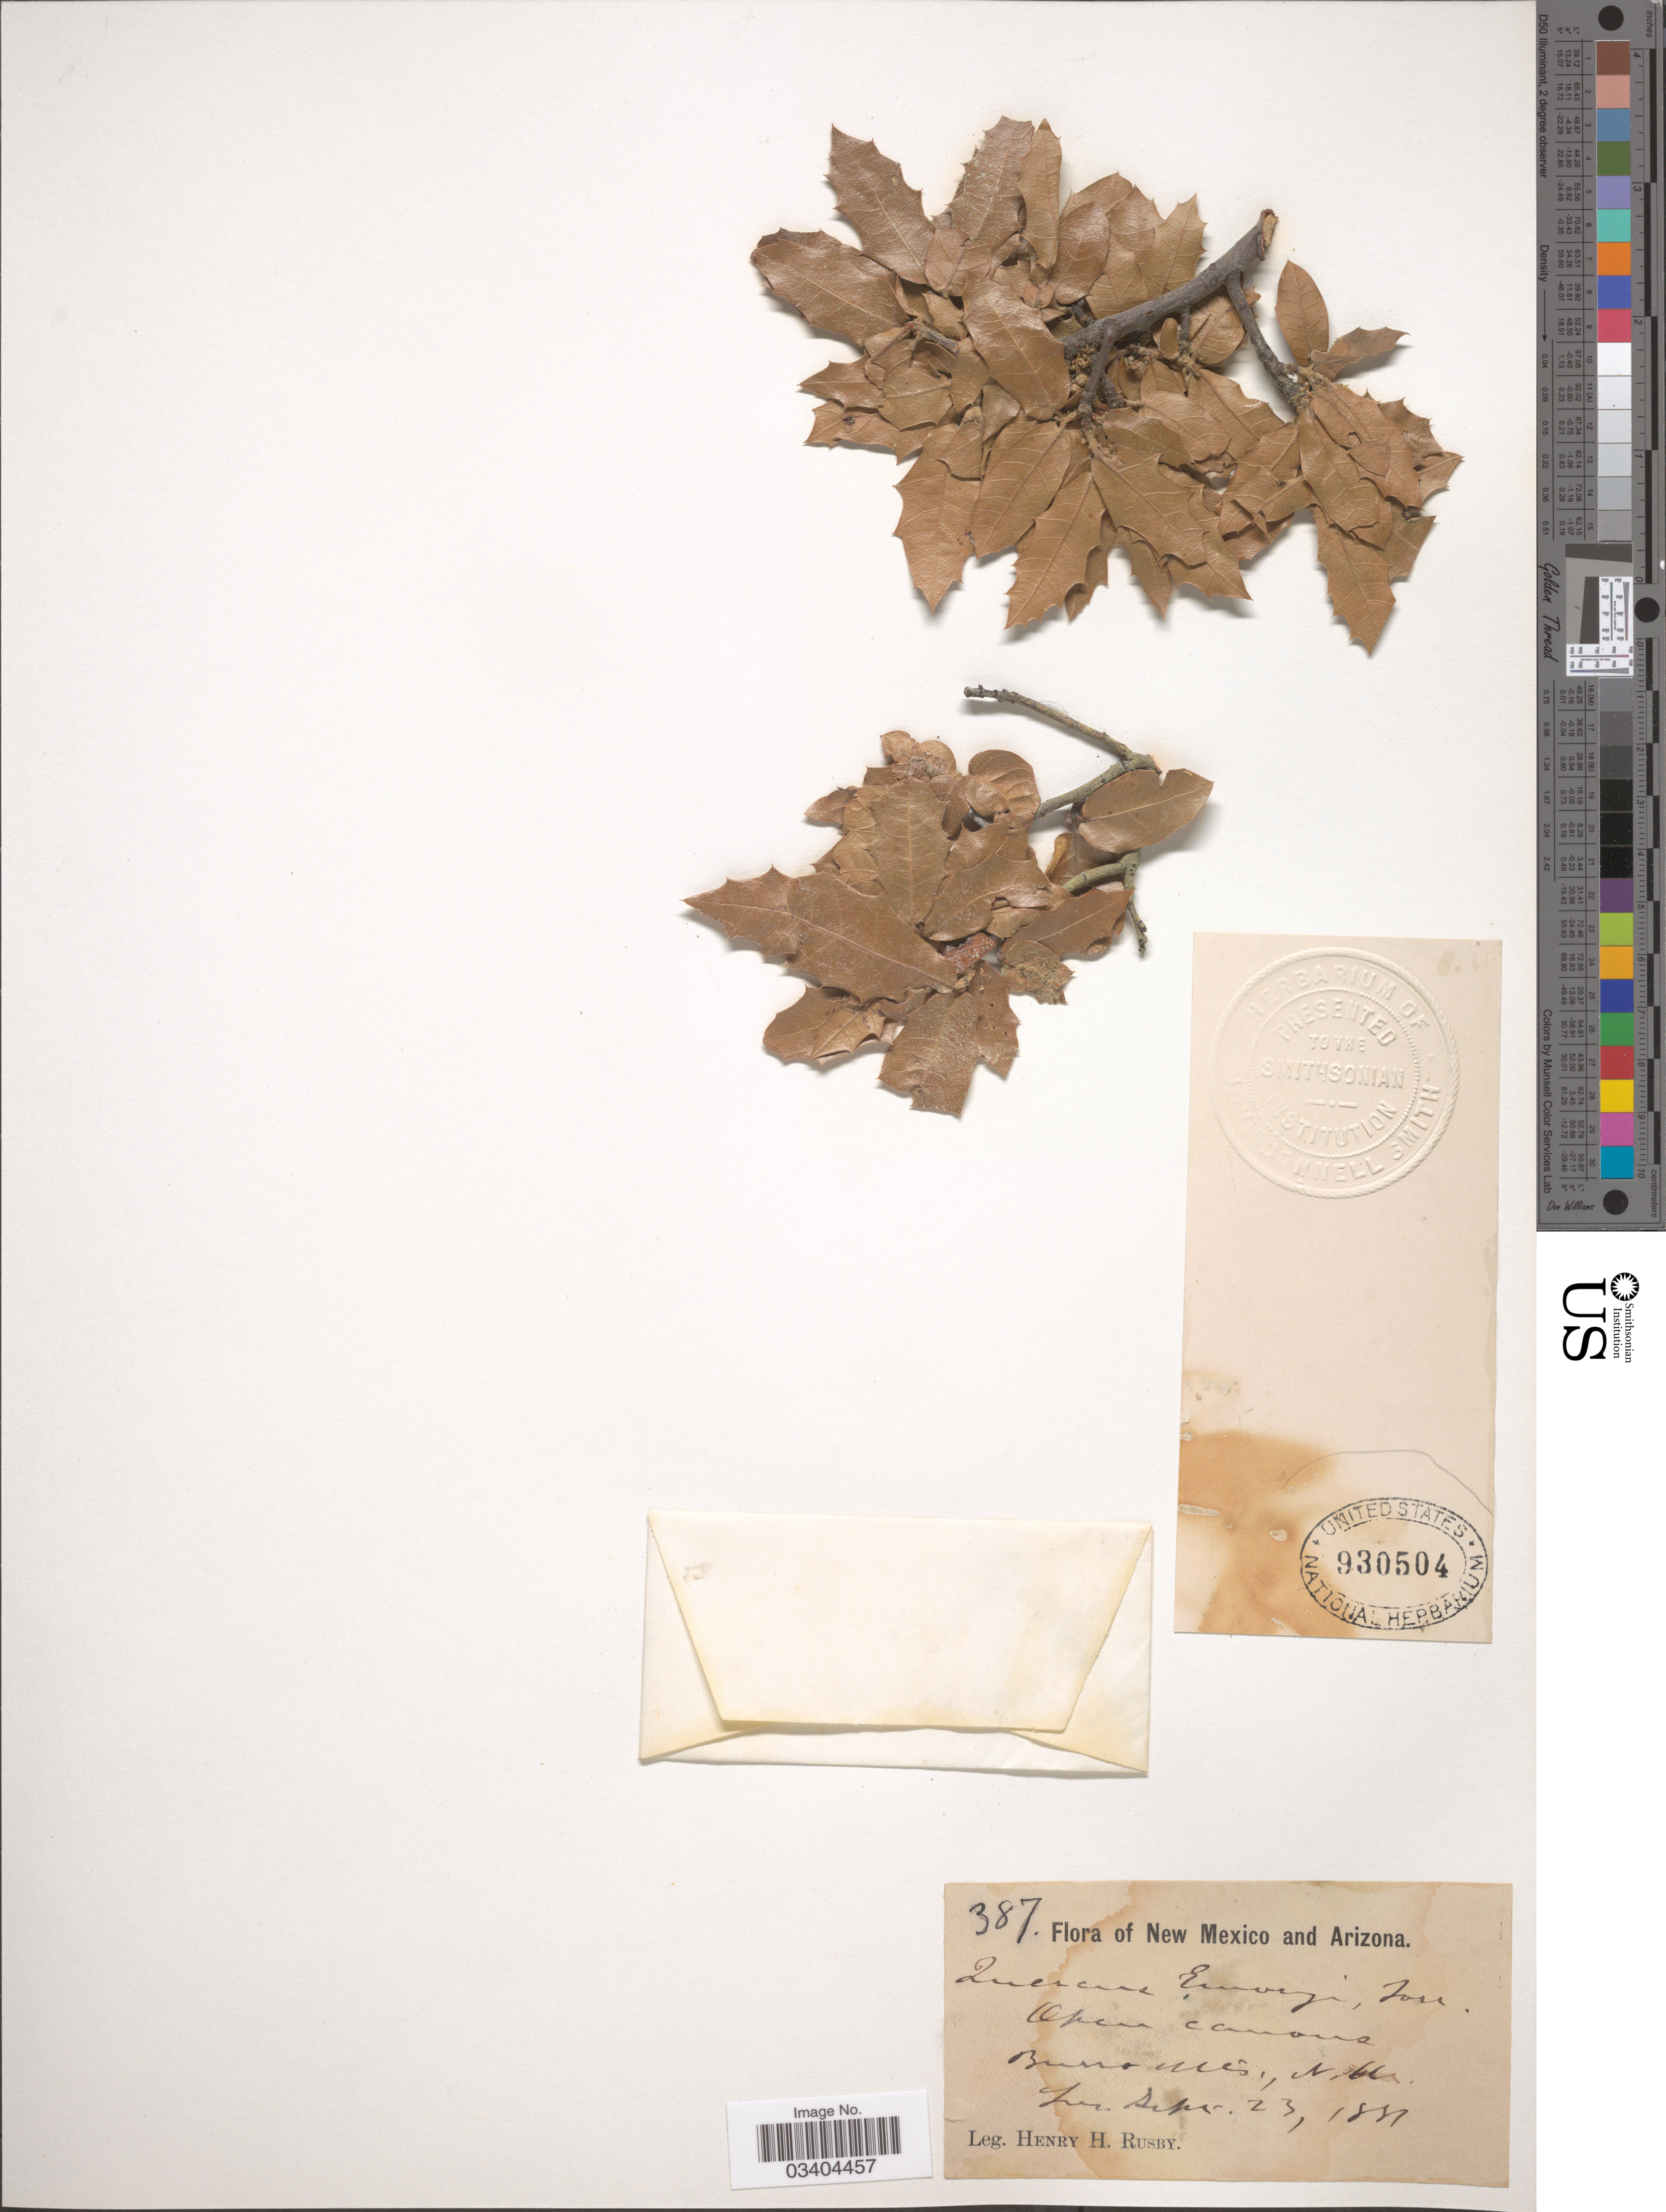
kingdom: Plantae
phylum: Tracheophyta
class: Magnoliopsida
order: Fagales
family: Fagaceae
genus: Quercus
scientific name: Quercus emoryi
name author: Torr. in Emory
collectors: H. H. Rusby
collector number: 387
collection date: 1831-09-23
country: United States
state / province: New Mexico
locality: Open canons Burro Mts.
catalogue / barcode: US 930504